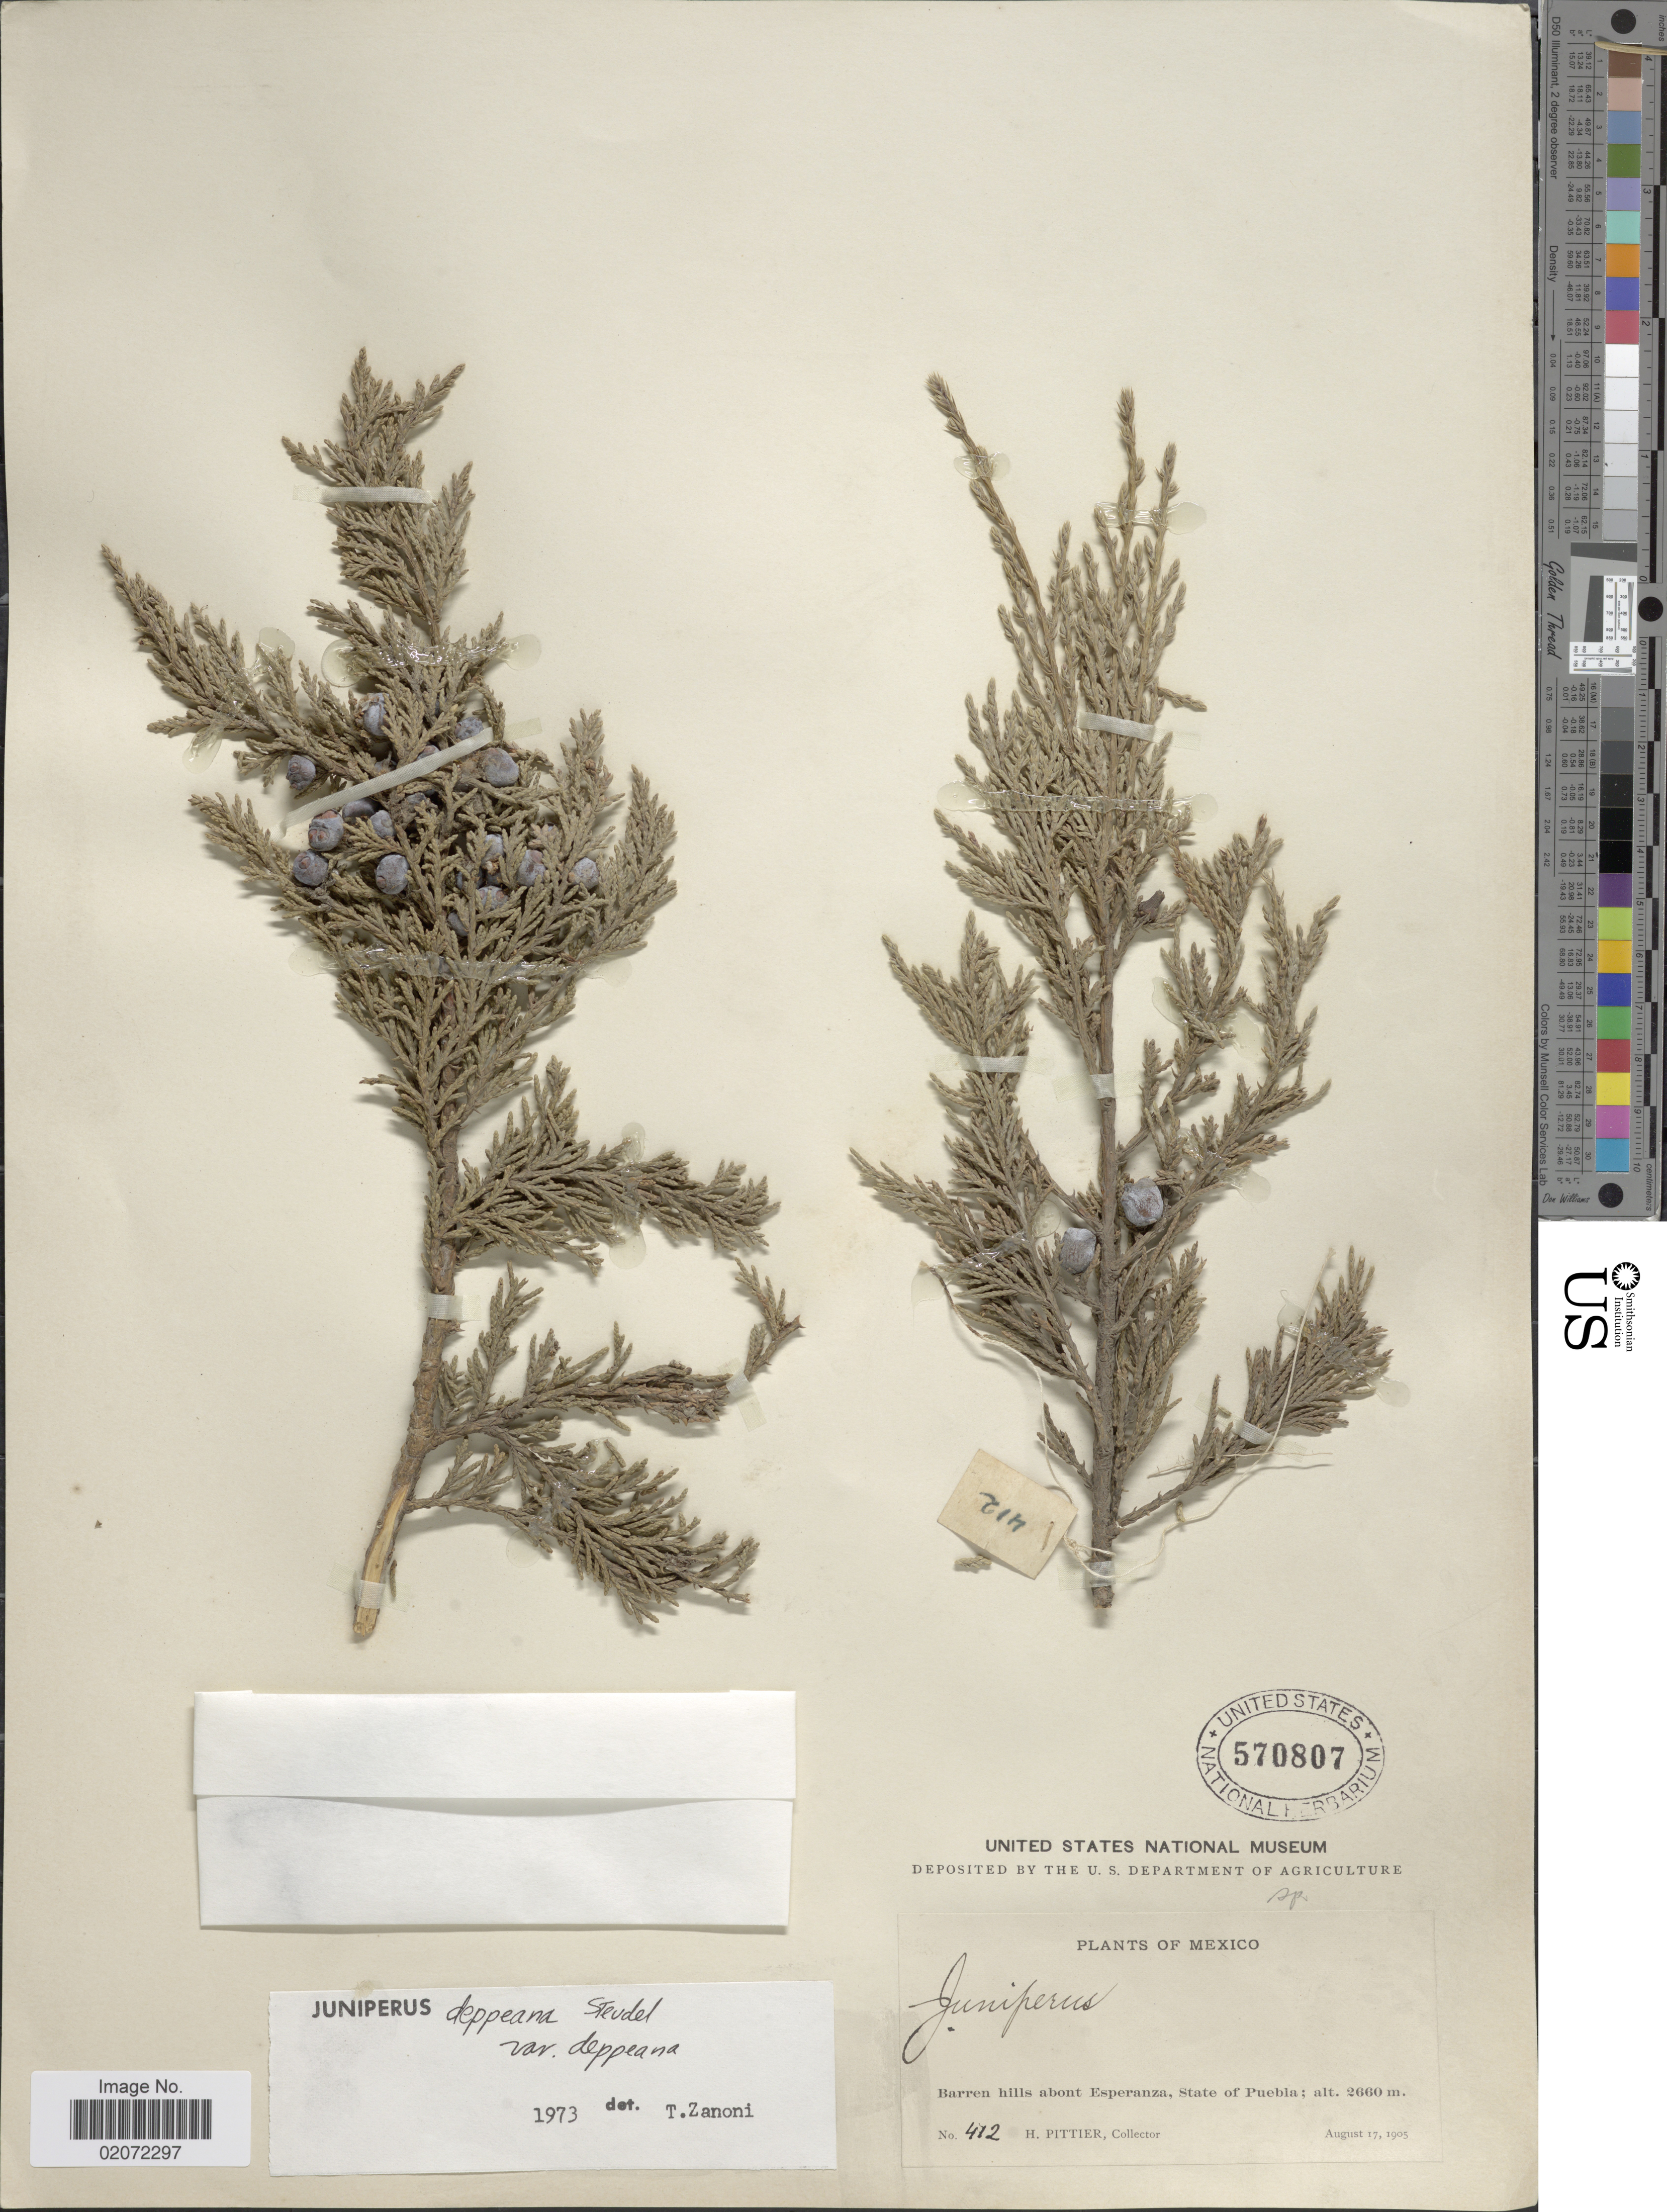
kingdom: Plantae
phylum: Tracheophyta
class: Pinopsida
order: Pinales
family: Cupressaceae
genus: Juniperus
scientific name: Juniperus deppeana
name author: Steud.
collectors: H. F. Pittier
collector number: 412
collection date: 1905-08-17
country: Mexico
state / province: Puebla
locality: Abont Esperanza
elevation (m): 2660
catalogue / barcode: US 570807